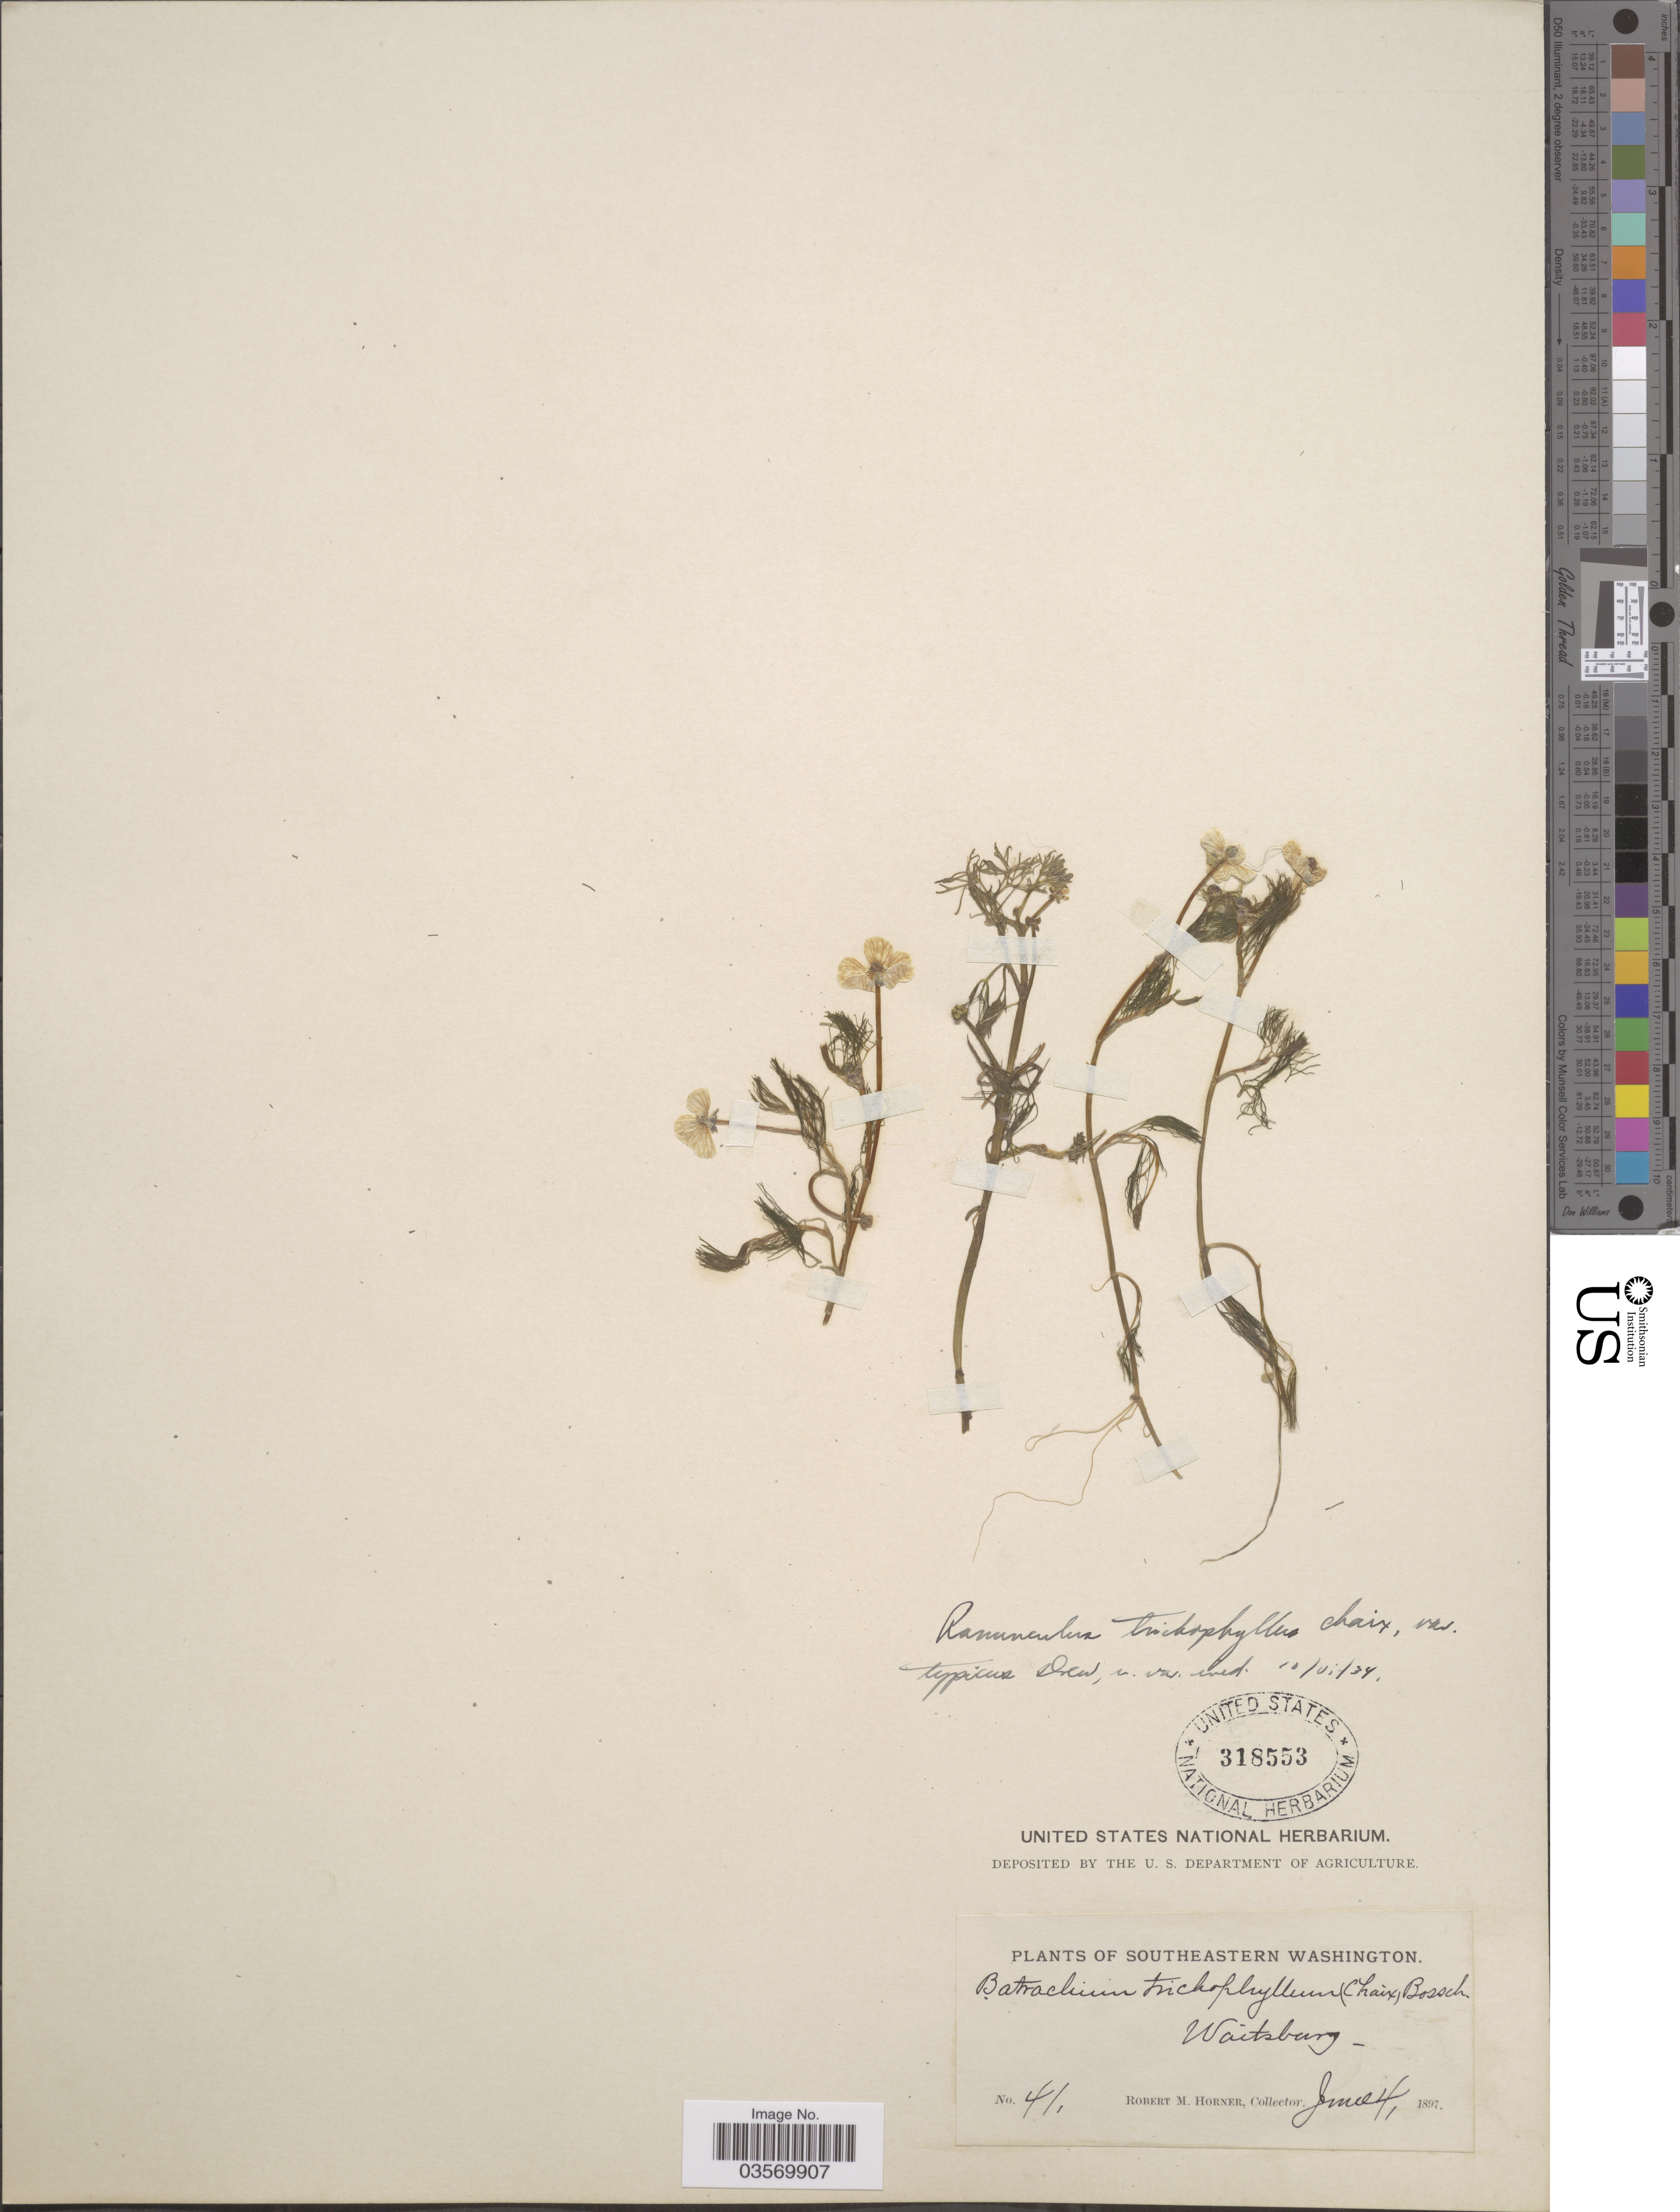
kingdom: Plantae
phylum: Tracheophyta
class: Magnoliopsida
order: Ranunculales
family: Ranunculaceae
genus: Ranunculus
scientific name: Ranunculus trichophyllus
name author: Chaix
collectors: R. Horner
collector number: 41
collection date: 1897-06-04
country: United States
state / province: Washington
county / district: Walla Walla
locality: Southeastern Washington. Waitsburg.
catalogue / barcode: US 318553